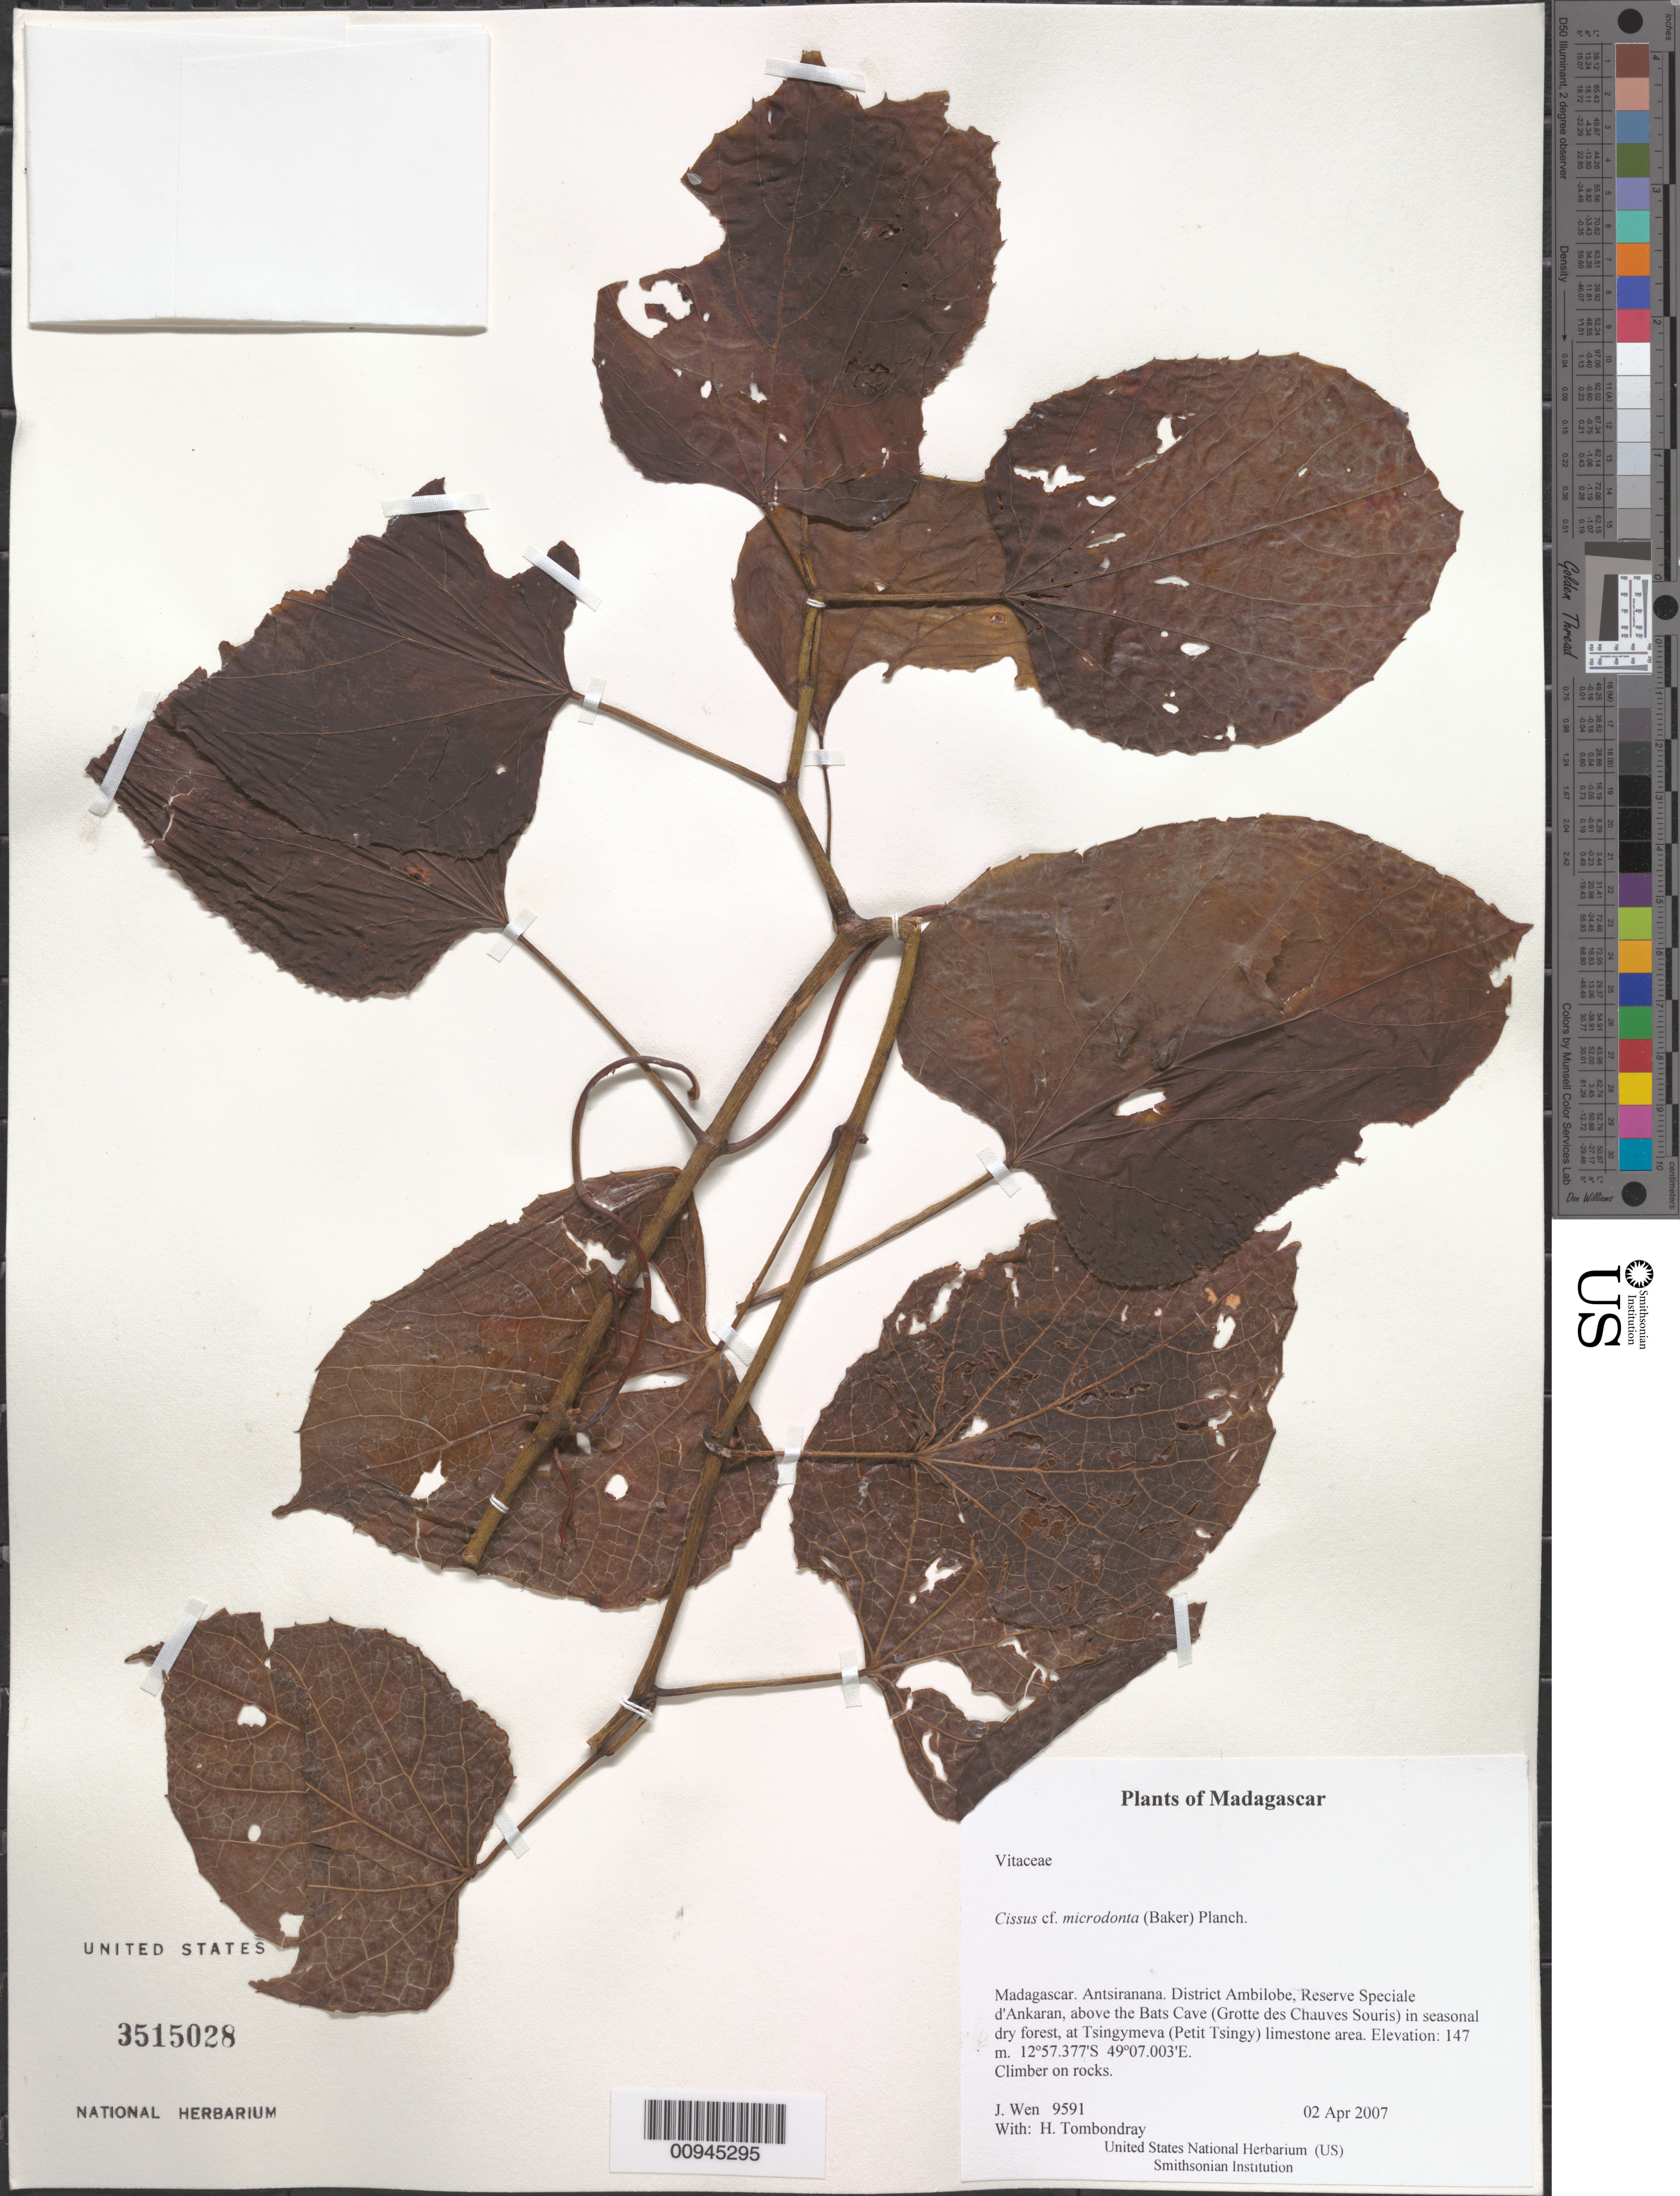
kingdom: Plantae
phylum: Tracheophyta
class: Magnoliopsida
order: Vitales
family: Vitaceae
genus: Cissus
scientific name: Cissus microdonta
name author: Planch.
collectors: J. Wen & H. Tombondray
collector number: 9591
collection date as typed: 02 Apr 2007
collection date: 2007-04-02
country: Madagascar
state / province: Diana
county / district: Ambilobe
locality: District Ambilobe, Reserve Speciale d'Ankaran, above the Bats Cave (Grotte des Chauves Souris) in seasonal dry forest, at Tsingymeva (Petit Tsingy) limestone area.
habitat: On rocks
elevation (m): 147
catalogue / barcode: US 3515028